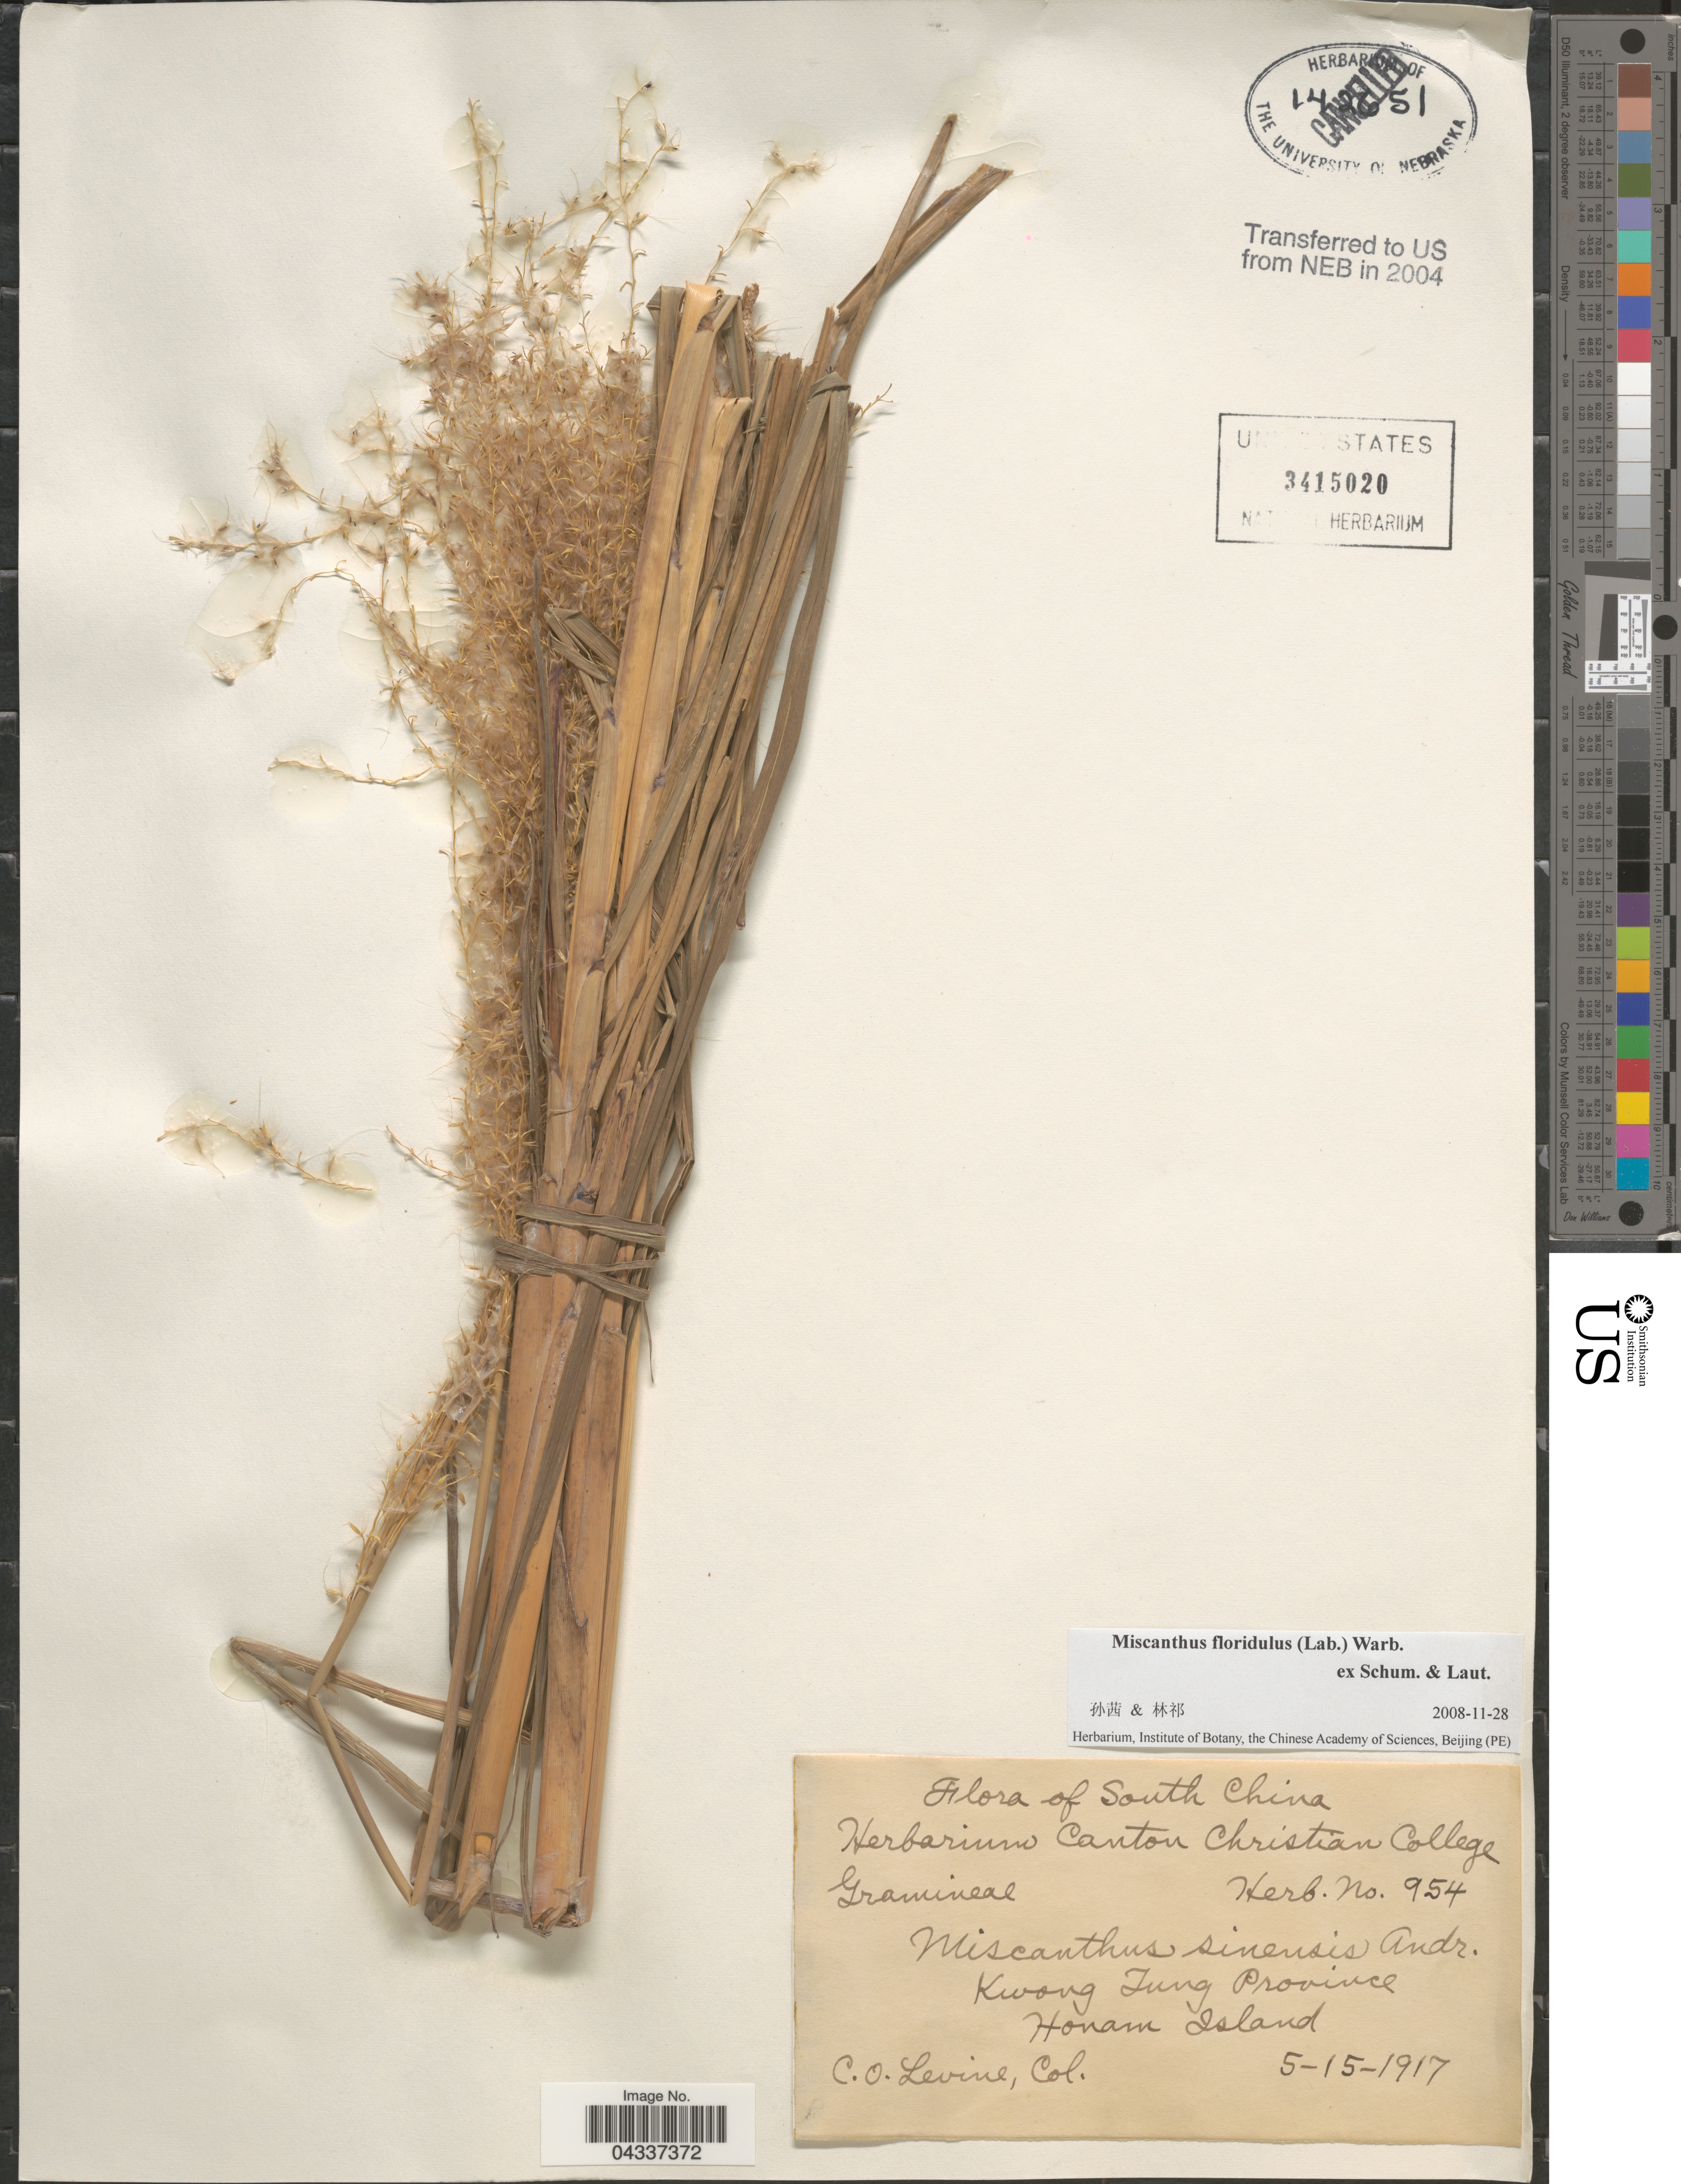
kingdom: Plantae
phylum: Tracheophyta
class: Liliopsida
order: Poales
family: Poaceae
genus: Miscanthus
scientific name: Miscanthus floridulus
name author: (Labill.) Warb.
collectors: C. O. Levine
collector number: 954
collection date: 1917-05-15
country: China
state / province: Guangdong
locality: South China. Kwong Tung Province. Honam Island.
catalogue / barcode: US 3415020